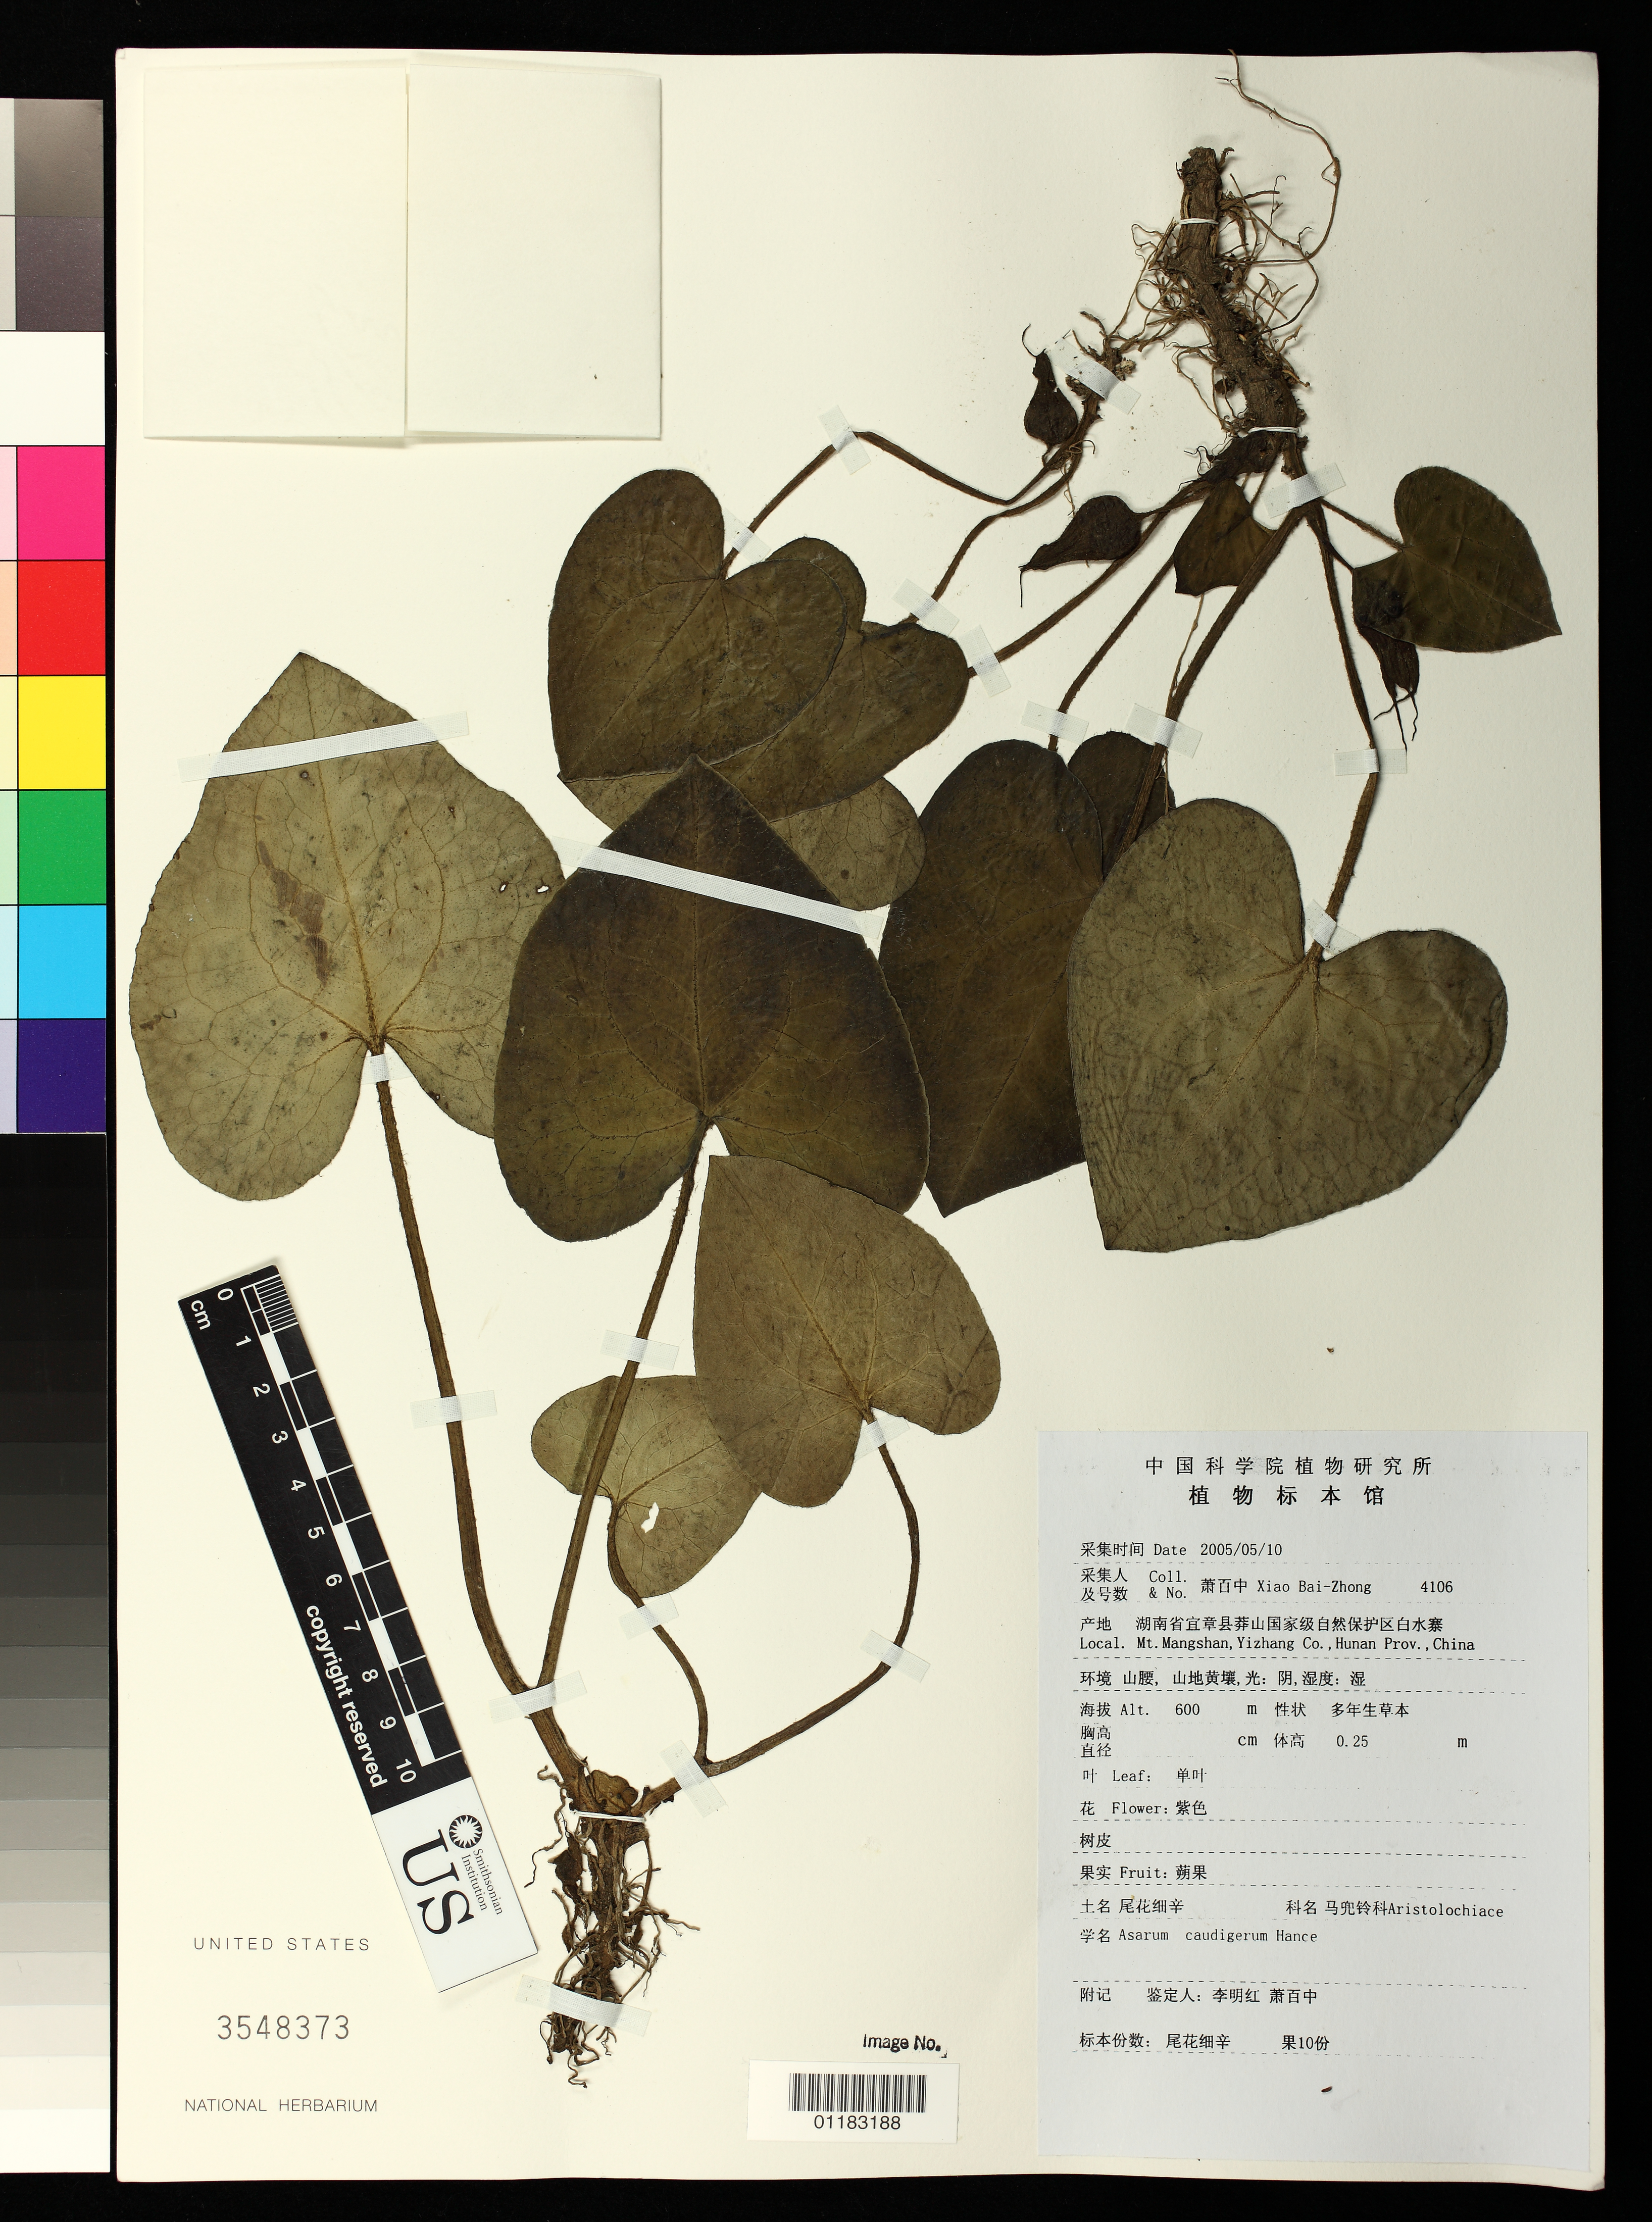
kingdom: Plantae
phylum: Tracheophyta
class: Magnoliopsida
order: Piperales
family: Aristolochiaceae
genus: Asarum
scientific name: Asarum caudigerum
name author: Hance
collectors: B. Z. Xiao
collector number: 4106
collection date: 2005-05-10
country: China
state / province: Hunan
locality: Mt. Mangshan, Yizhang County.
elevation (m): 600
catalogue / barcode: US 3548373